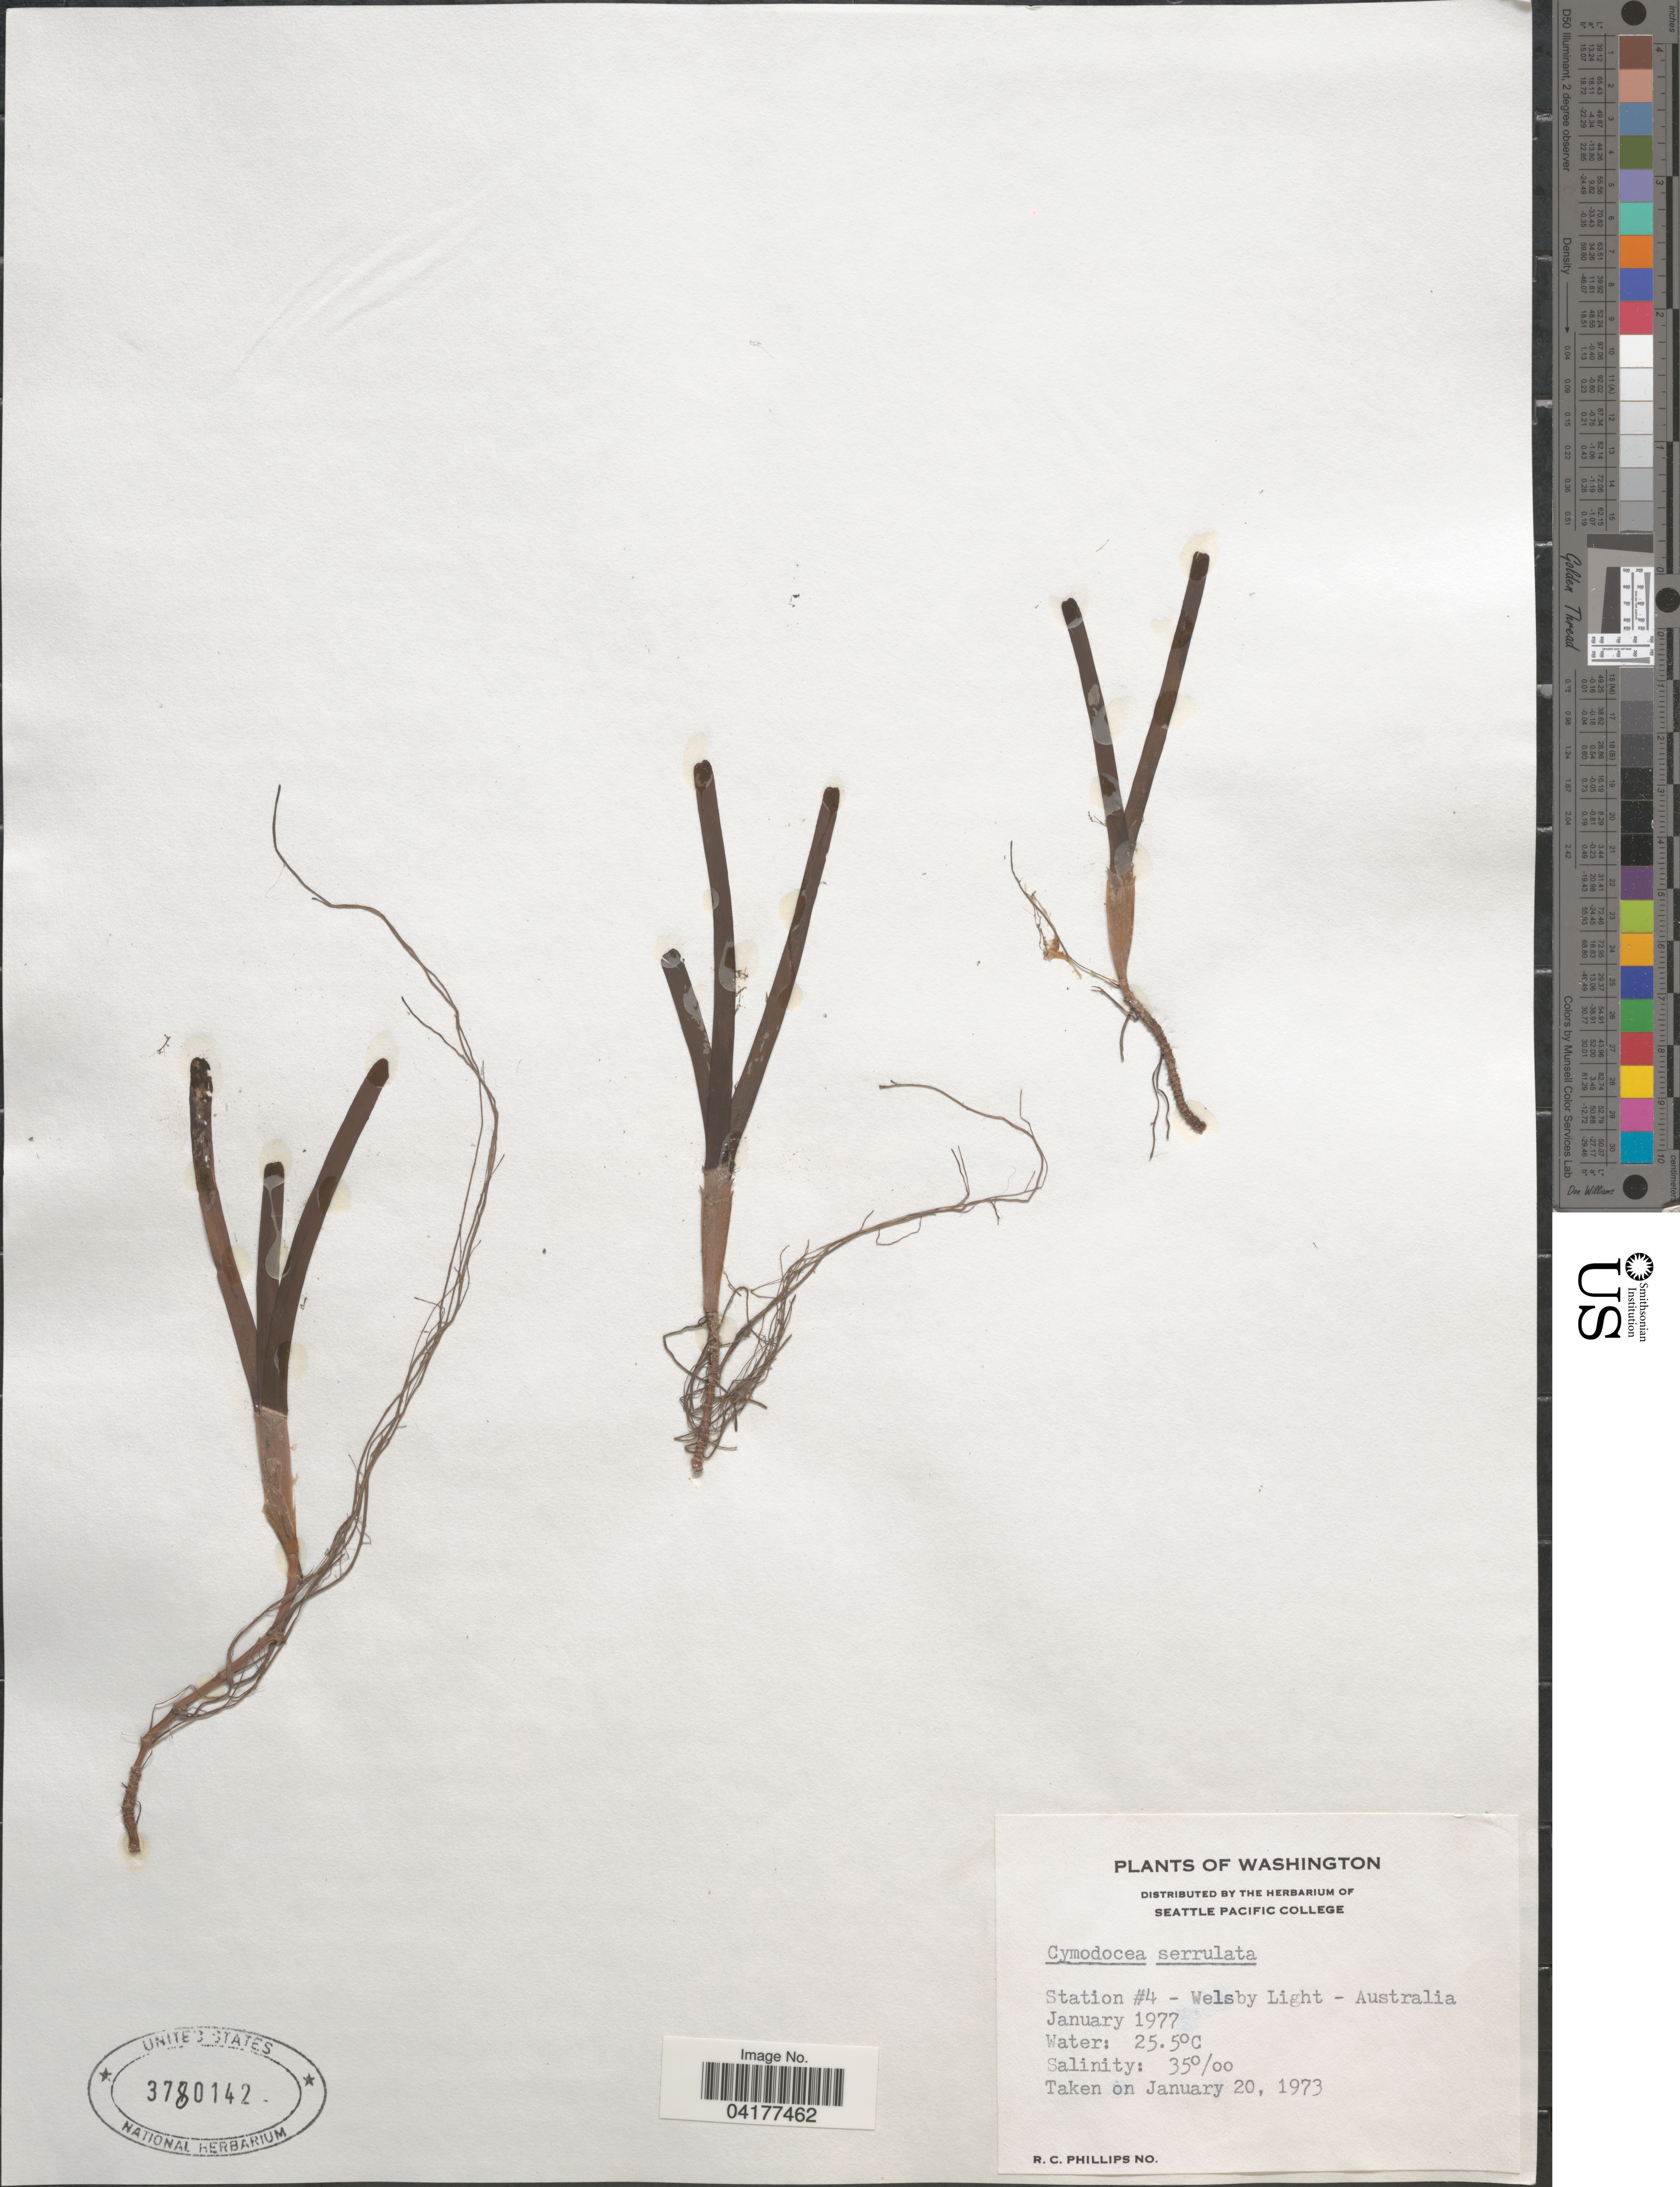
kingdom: Plantae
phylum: Tracheophyta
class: Liliopsida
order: Alismatales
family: Cymodoceaceae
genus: Cymodocea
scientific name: Cymodocea serrulata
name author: (R. Br.) Magnus & Ashers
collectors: R. C. Phillips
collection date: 1977-01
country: Australia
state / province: Queensland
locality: Station #4 - Welsby Light.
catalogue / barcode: US 3780142